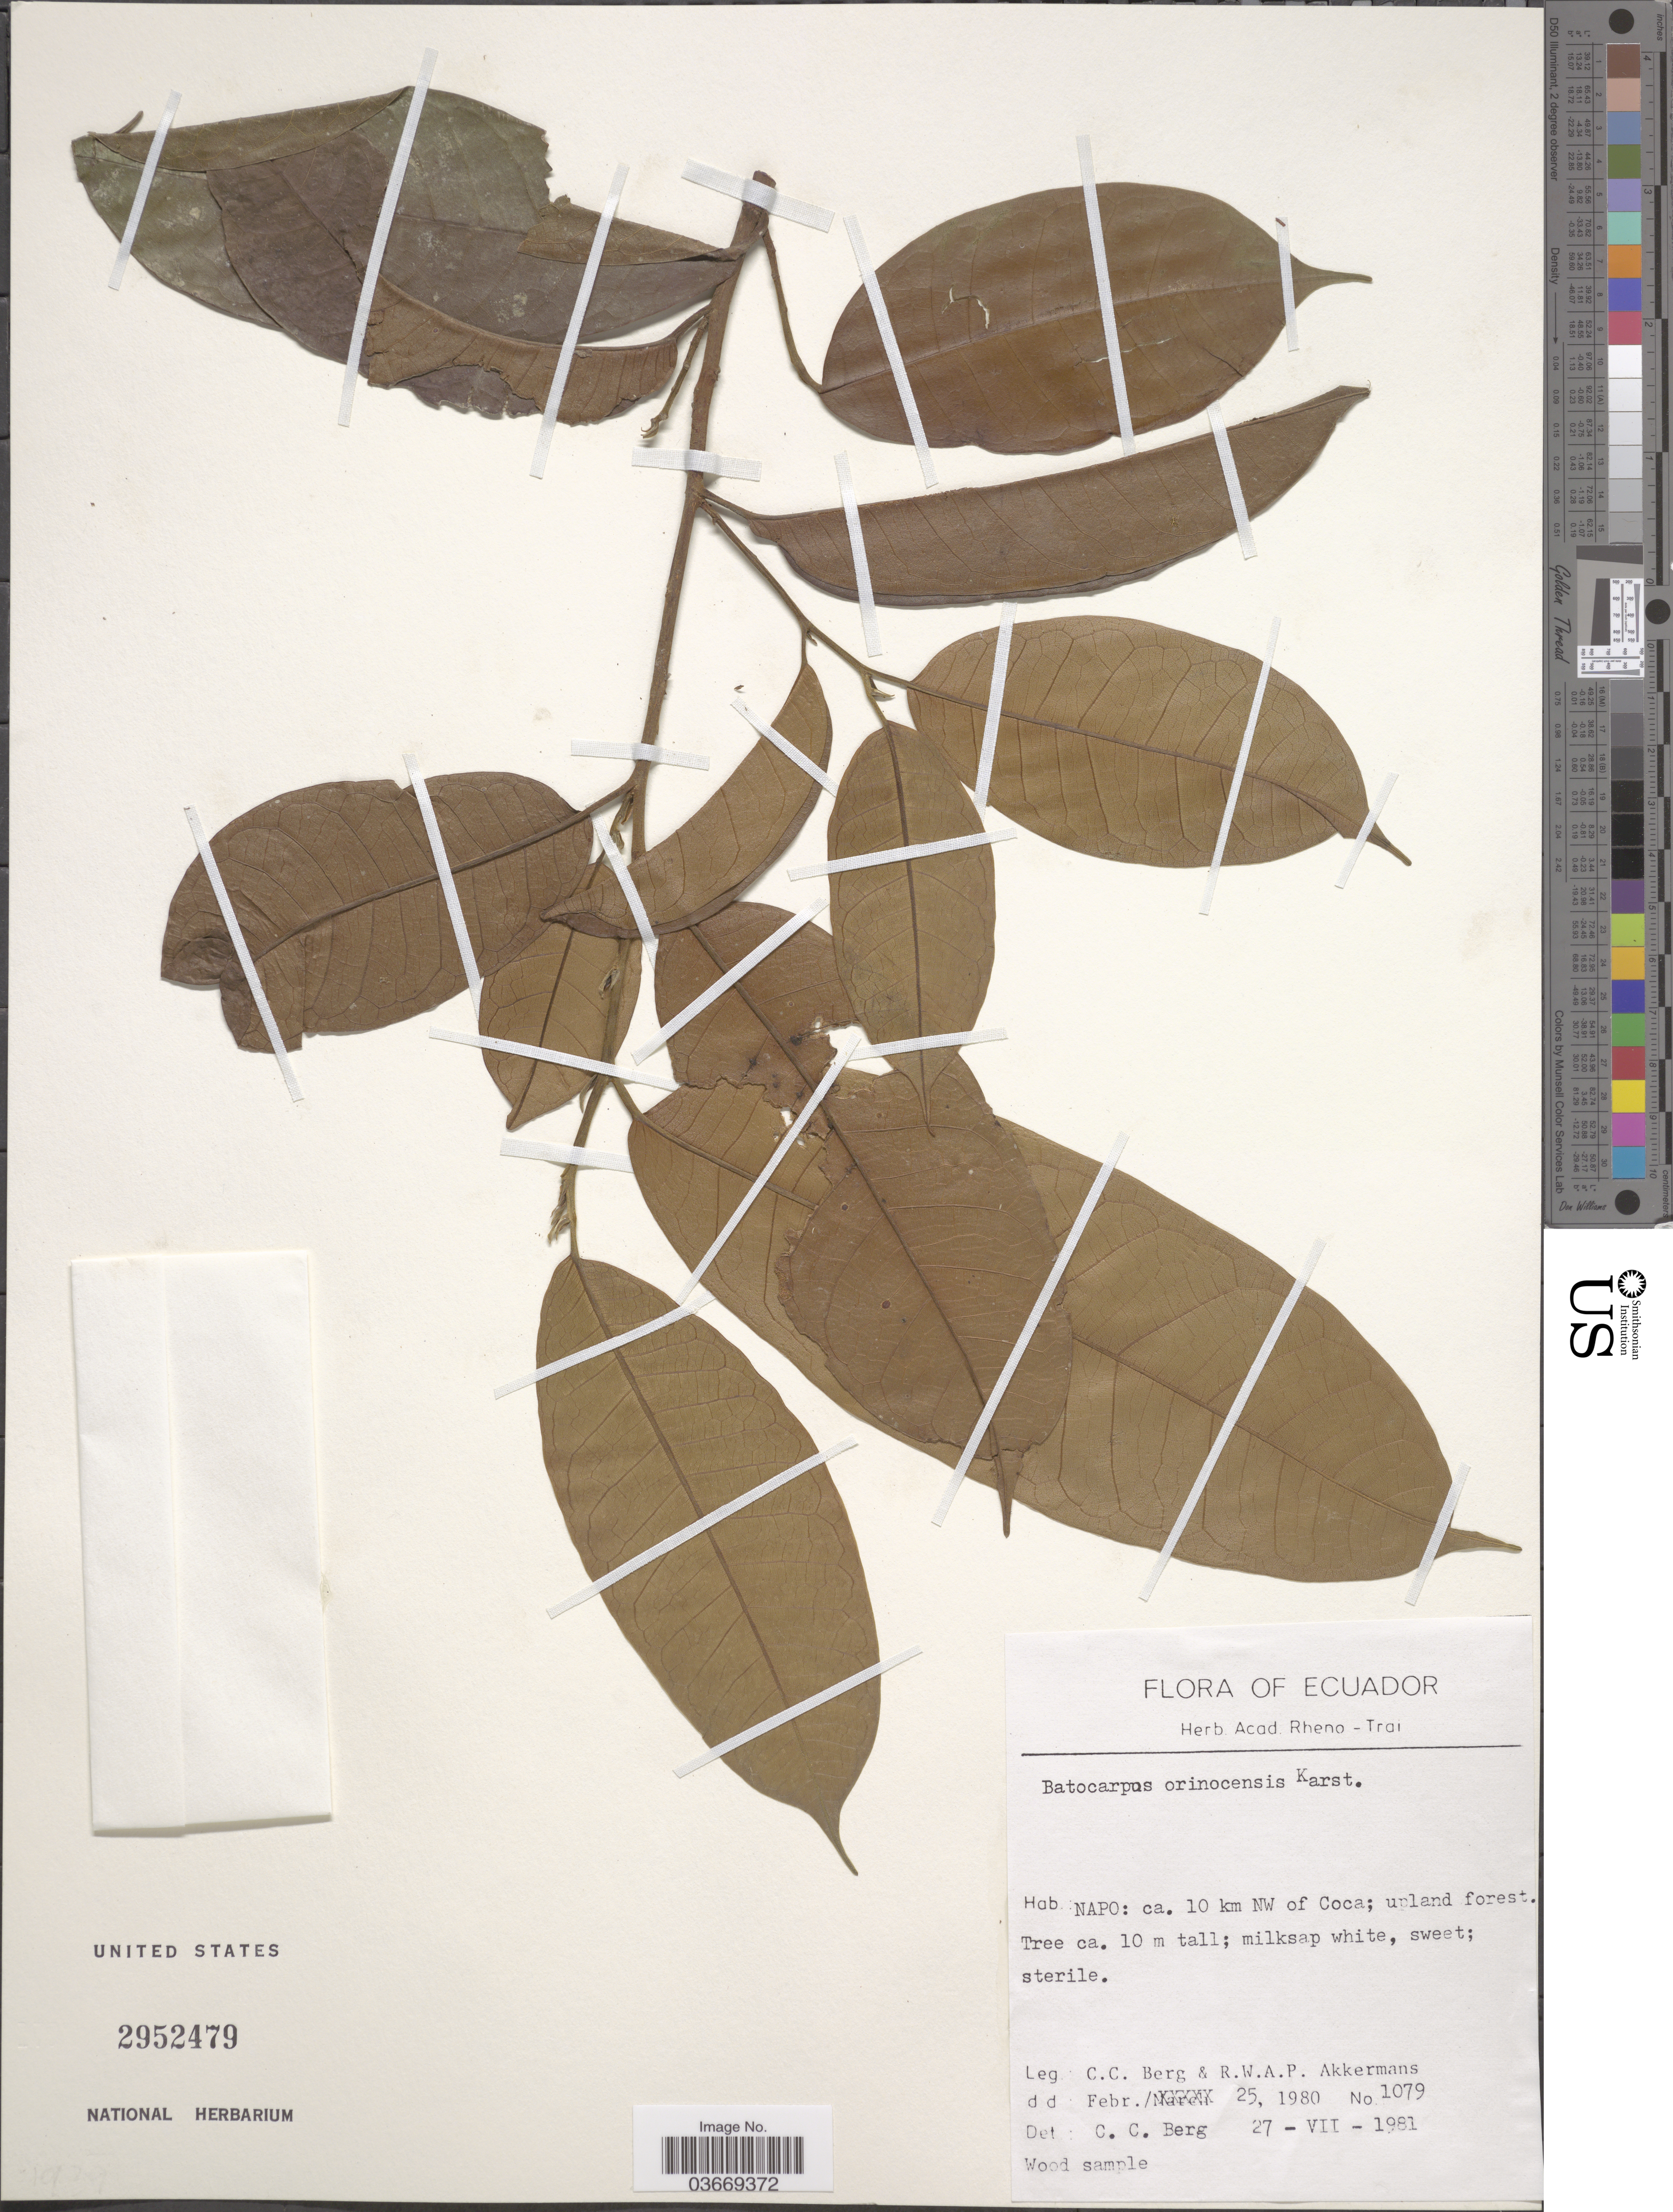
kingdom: Plantae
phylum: Tracheophyta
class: Magnoliopsida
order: Rosales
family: Moraceae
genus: Batocarpus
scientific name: Batocarpus orinocensis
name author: H. Karst.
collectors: C. C. Berg & R. W. A. P. Akkermans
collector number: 1079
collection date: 1981-07-27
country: Ecuador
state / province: Napo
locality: Ca. 10 km NW of Coca; upland forest.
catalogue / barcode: US 2952479